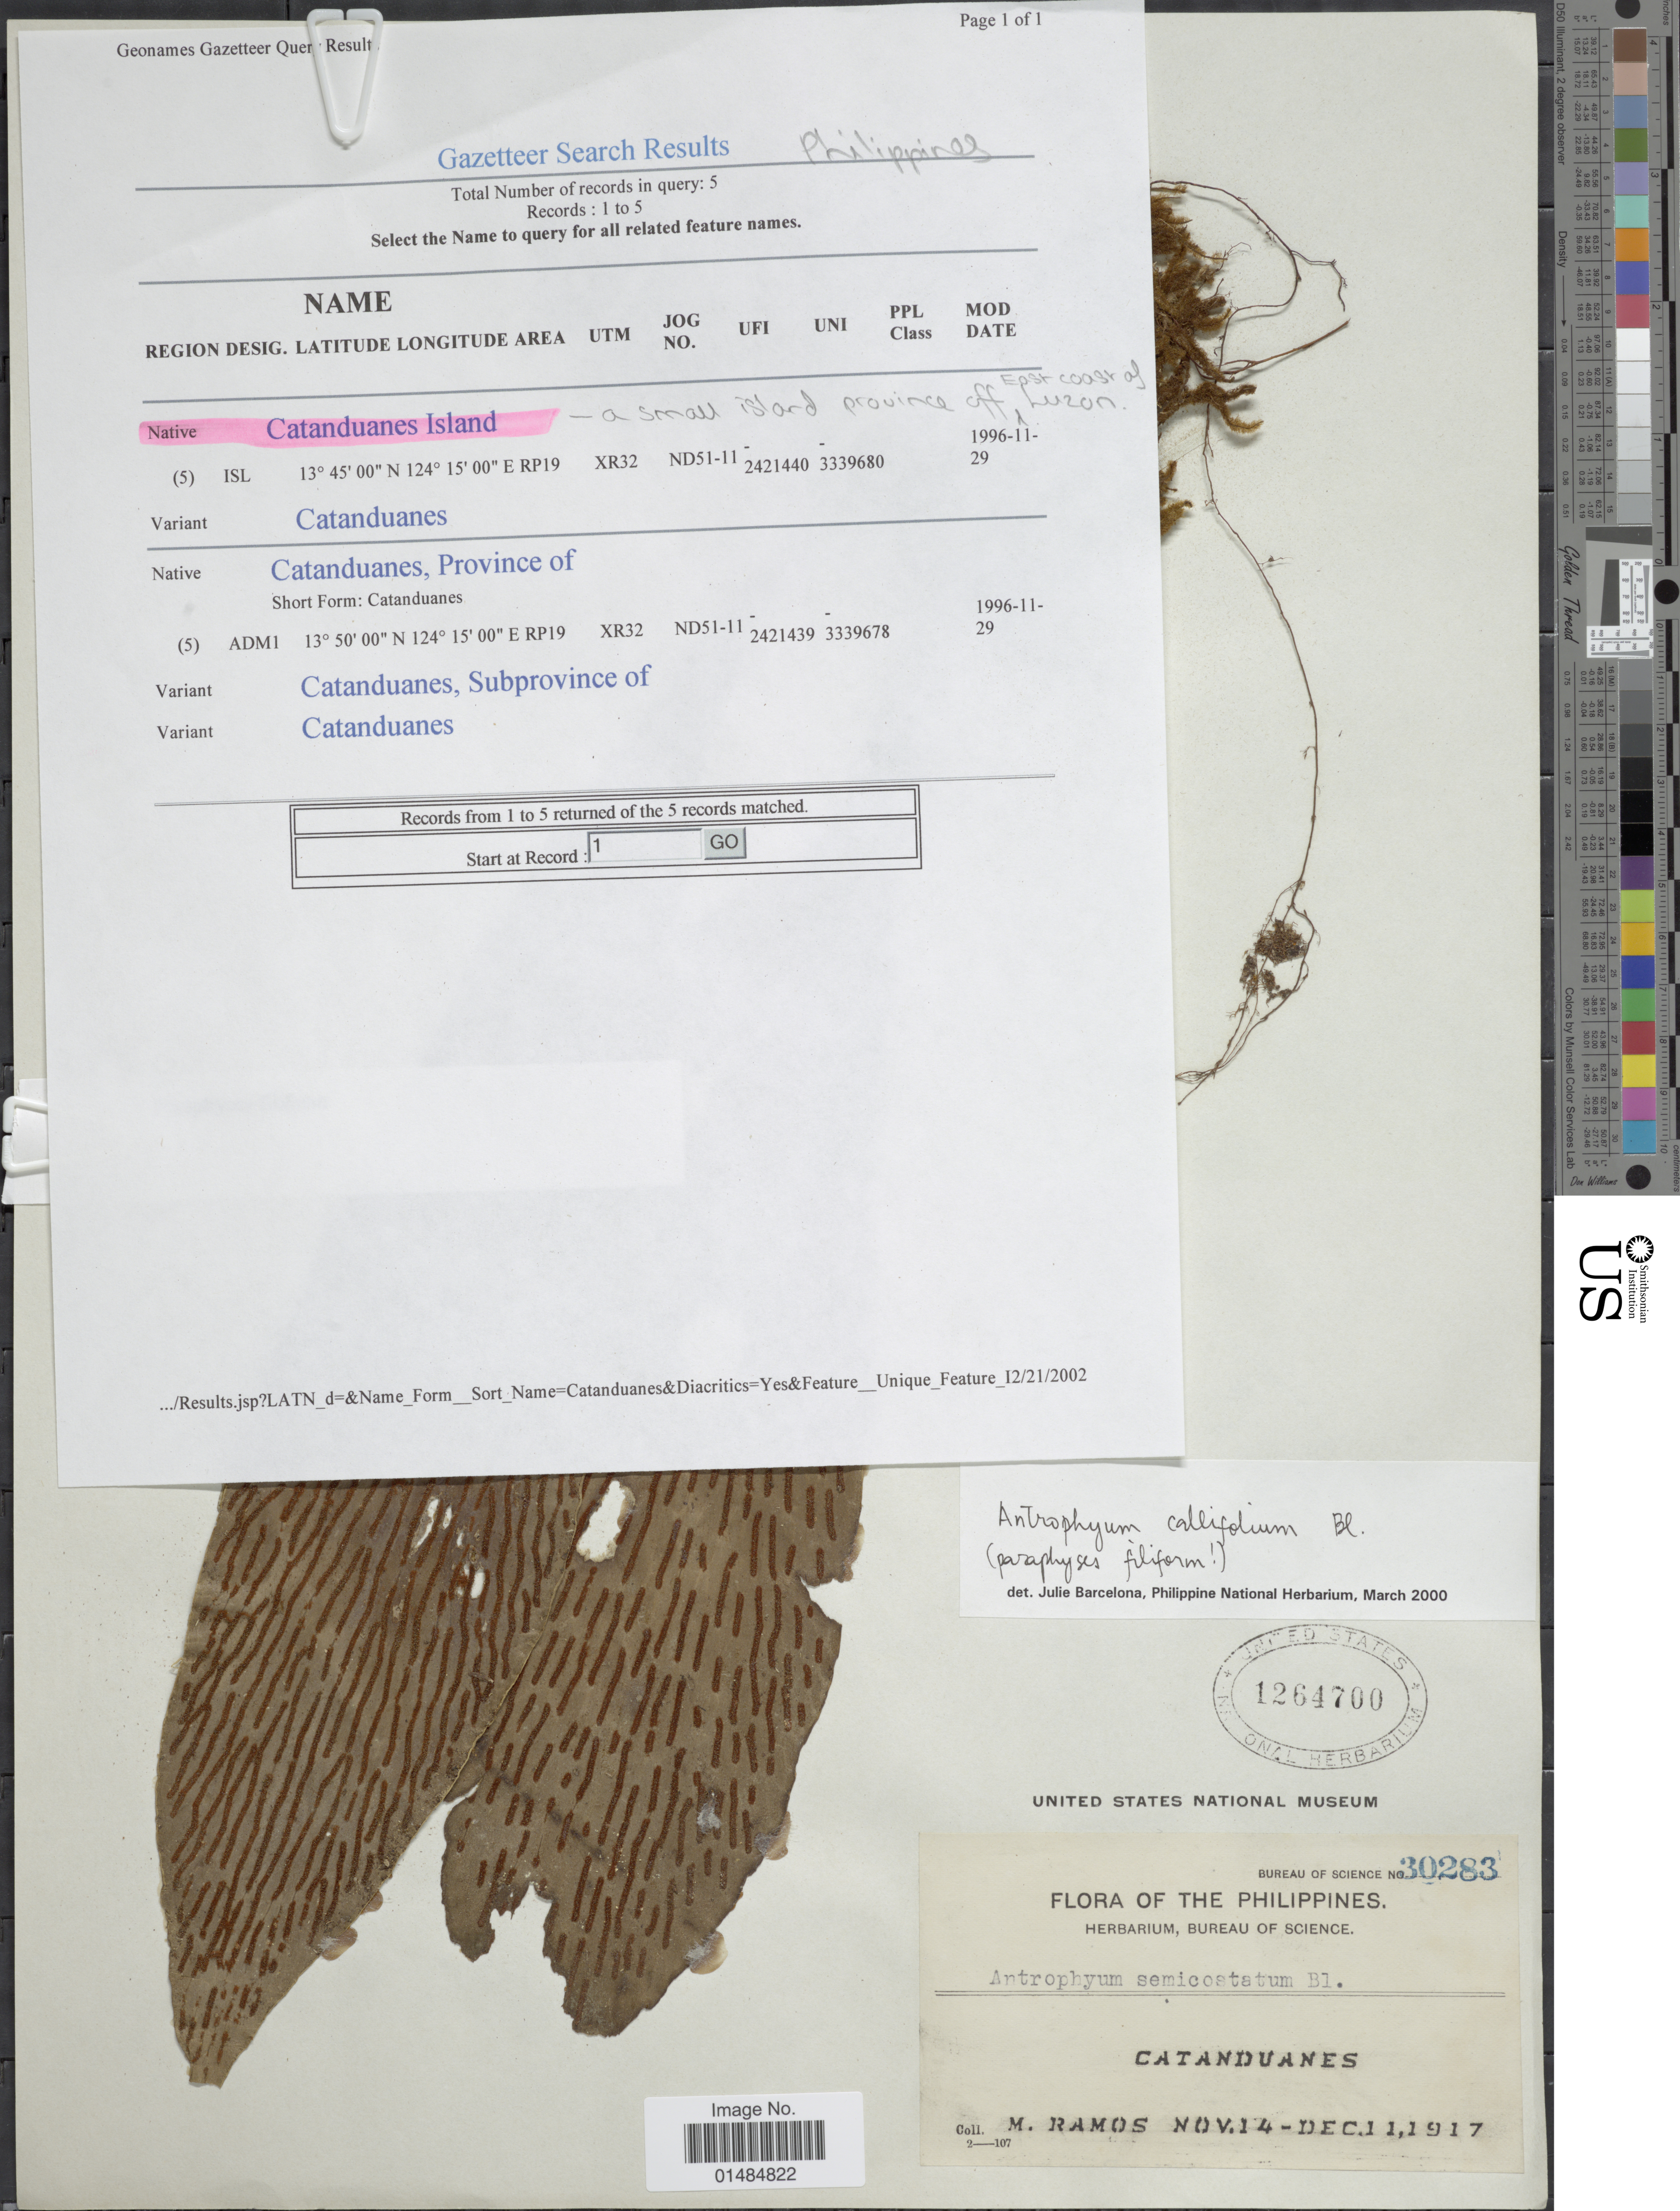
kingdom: Plantae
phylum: Tracheophyta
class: Polypodiopsida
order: Polypodiales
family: Pteridaceae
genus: Antrophyum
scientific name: Antrophyum callifolium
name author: Blume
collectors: M. Ramos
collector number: Bureau of Science 30283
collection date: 1917-11-14/1917-12-11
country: Philippines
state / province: Bicol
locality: Catanduanes: a small island province off, east coast of Luzon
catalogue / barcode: US 1264700